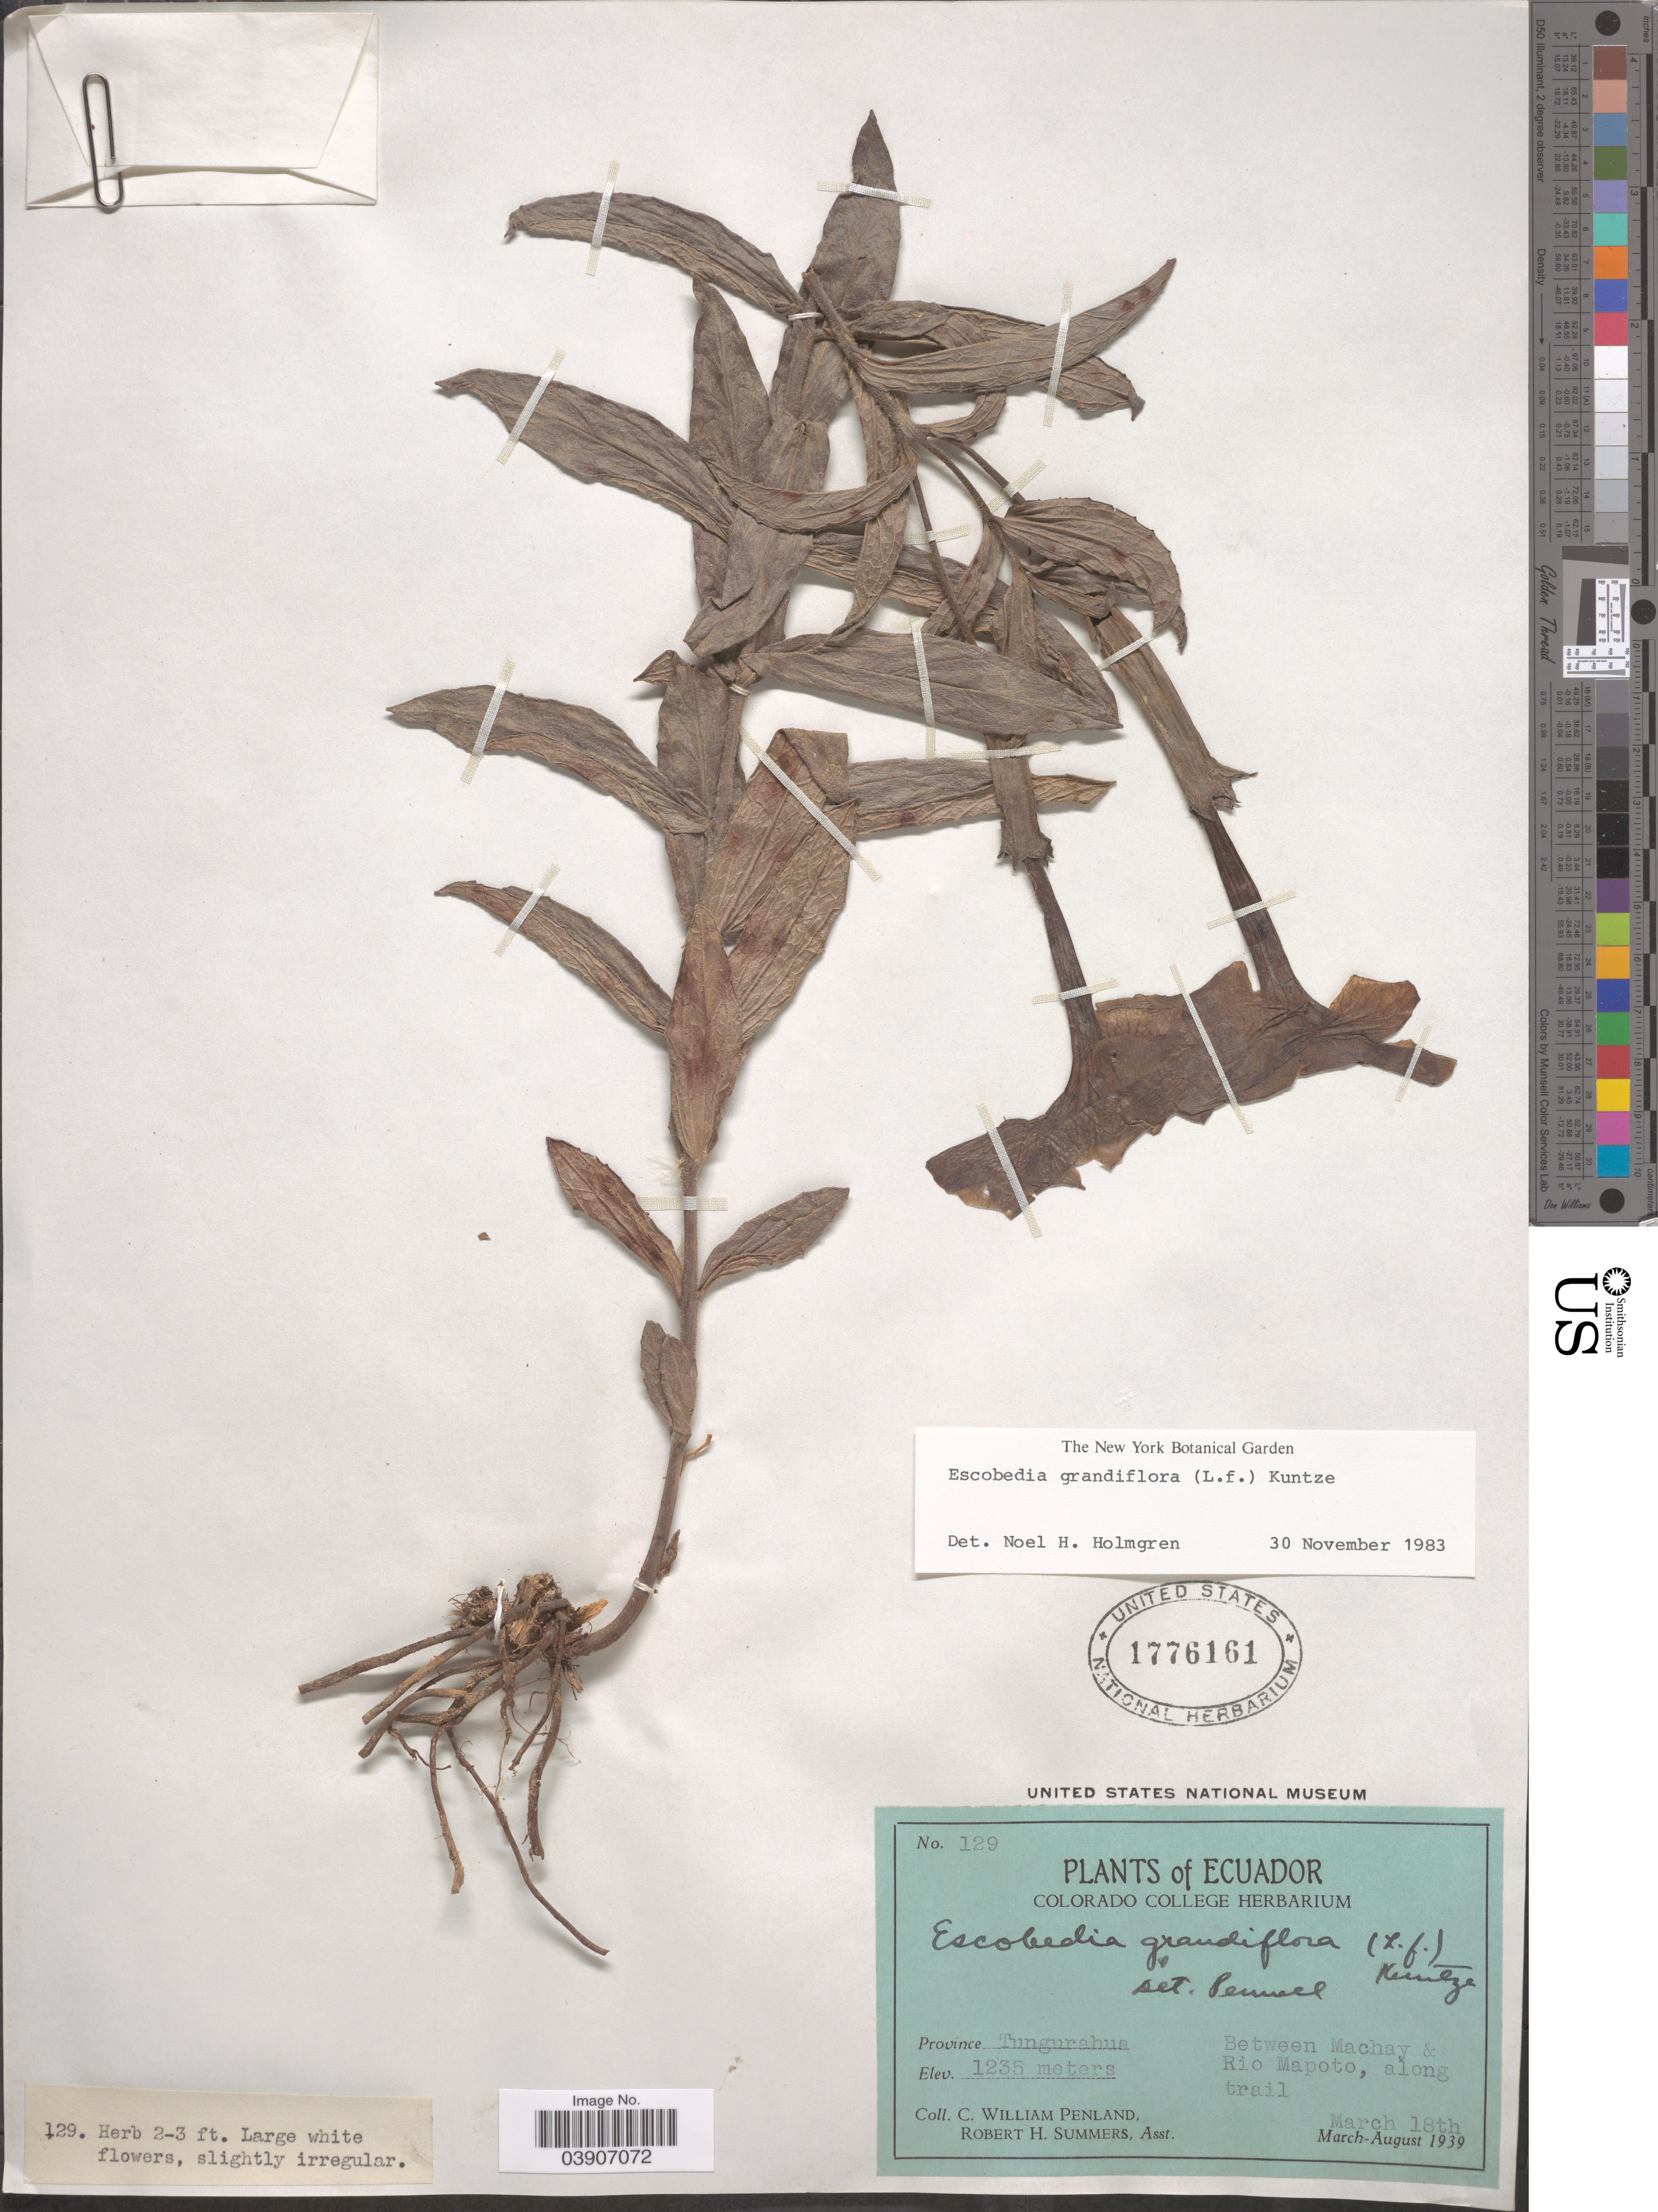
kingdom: Plantae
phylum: Tracheophyta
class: Magnoliopsida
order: Lamiales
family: Orobanchaceae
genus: Escobedia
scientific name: Escobedia grandiflora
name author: (L. f.) Kuntze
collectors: C. W. Penland & R. Summers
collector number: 129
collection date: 1939-03-18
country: Ecuador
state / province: Tungurahua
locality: Between Machay & Rio Mapoto, along trail.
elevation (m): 1235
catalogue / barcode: US 1776161